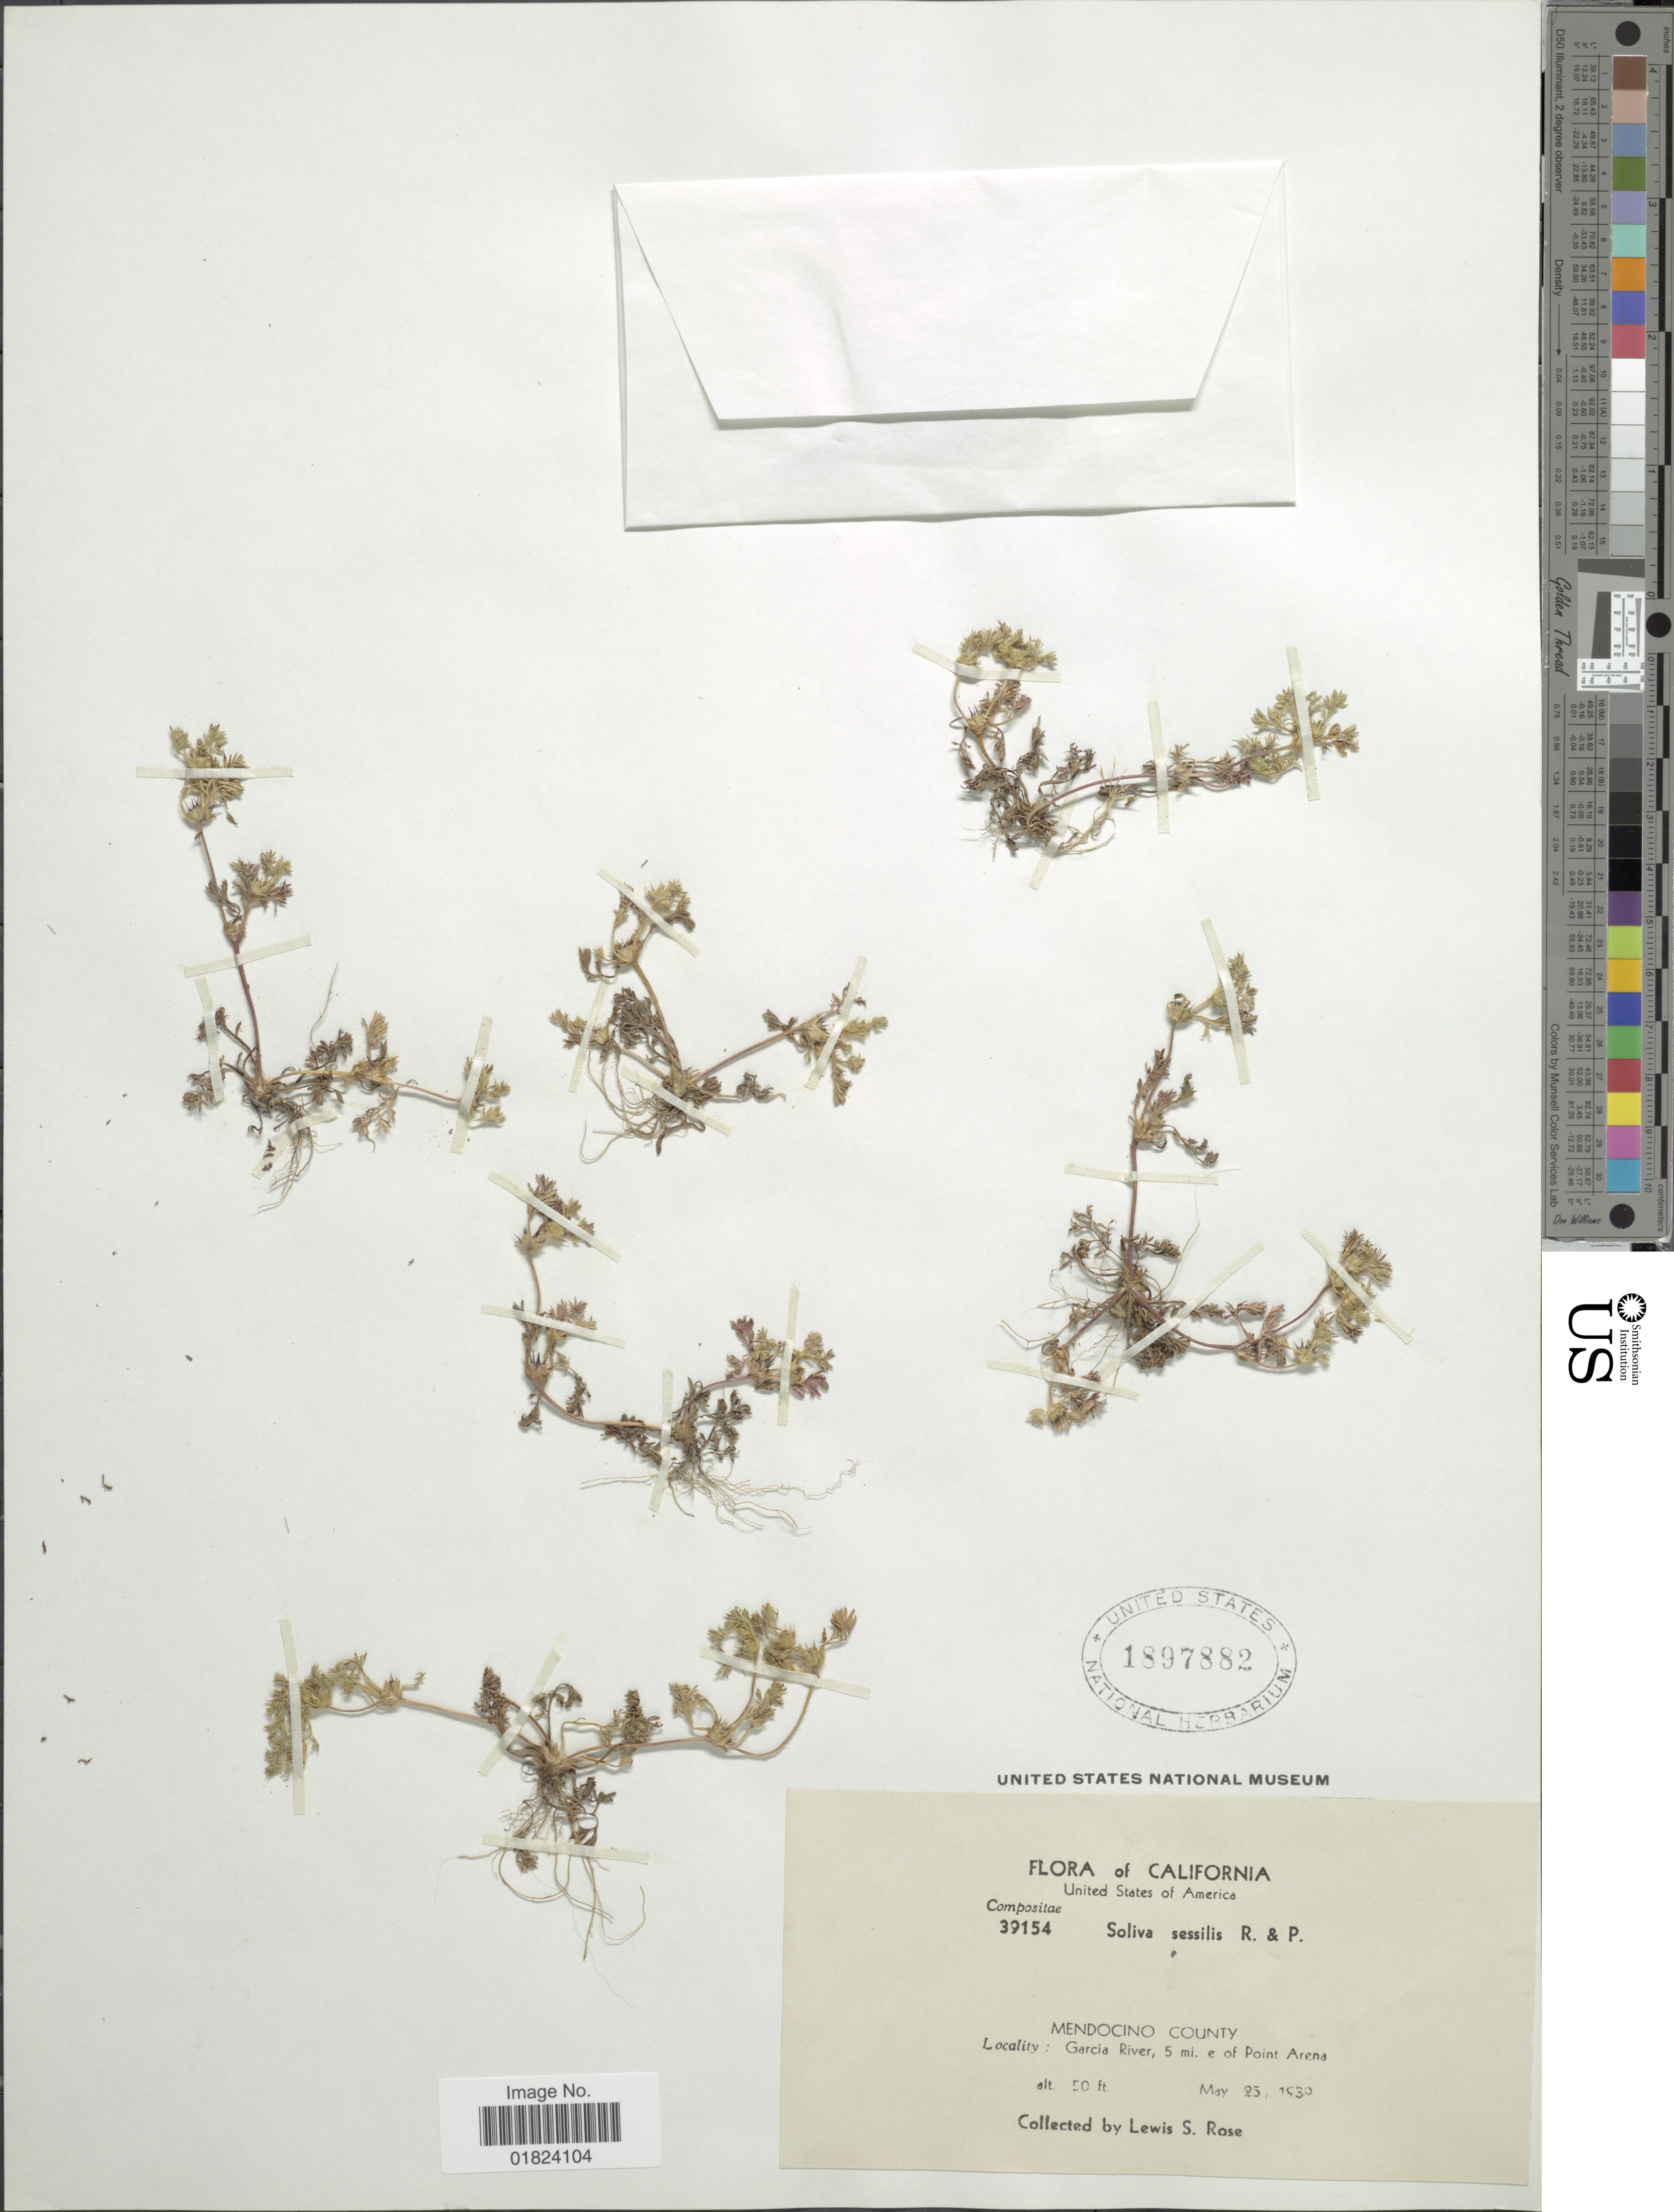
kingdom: Plantae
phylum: Tracheophyta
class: Magnoliopsida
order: Asterales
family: Asteraceae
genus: Soliva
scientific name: Soliva sessilis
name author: Ruiz & Pav.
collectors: L. S. Rose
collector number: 39154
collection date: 1939-05-25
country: United States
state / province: California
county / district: Mendocino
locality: Mendocino County, Garcia River, 5 mi. e. of Point Area.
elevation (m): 15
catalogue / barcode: US 1897882